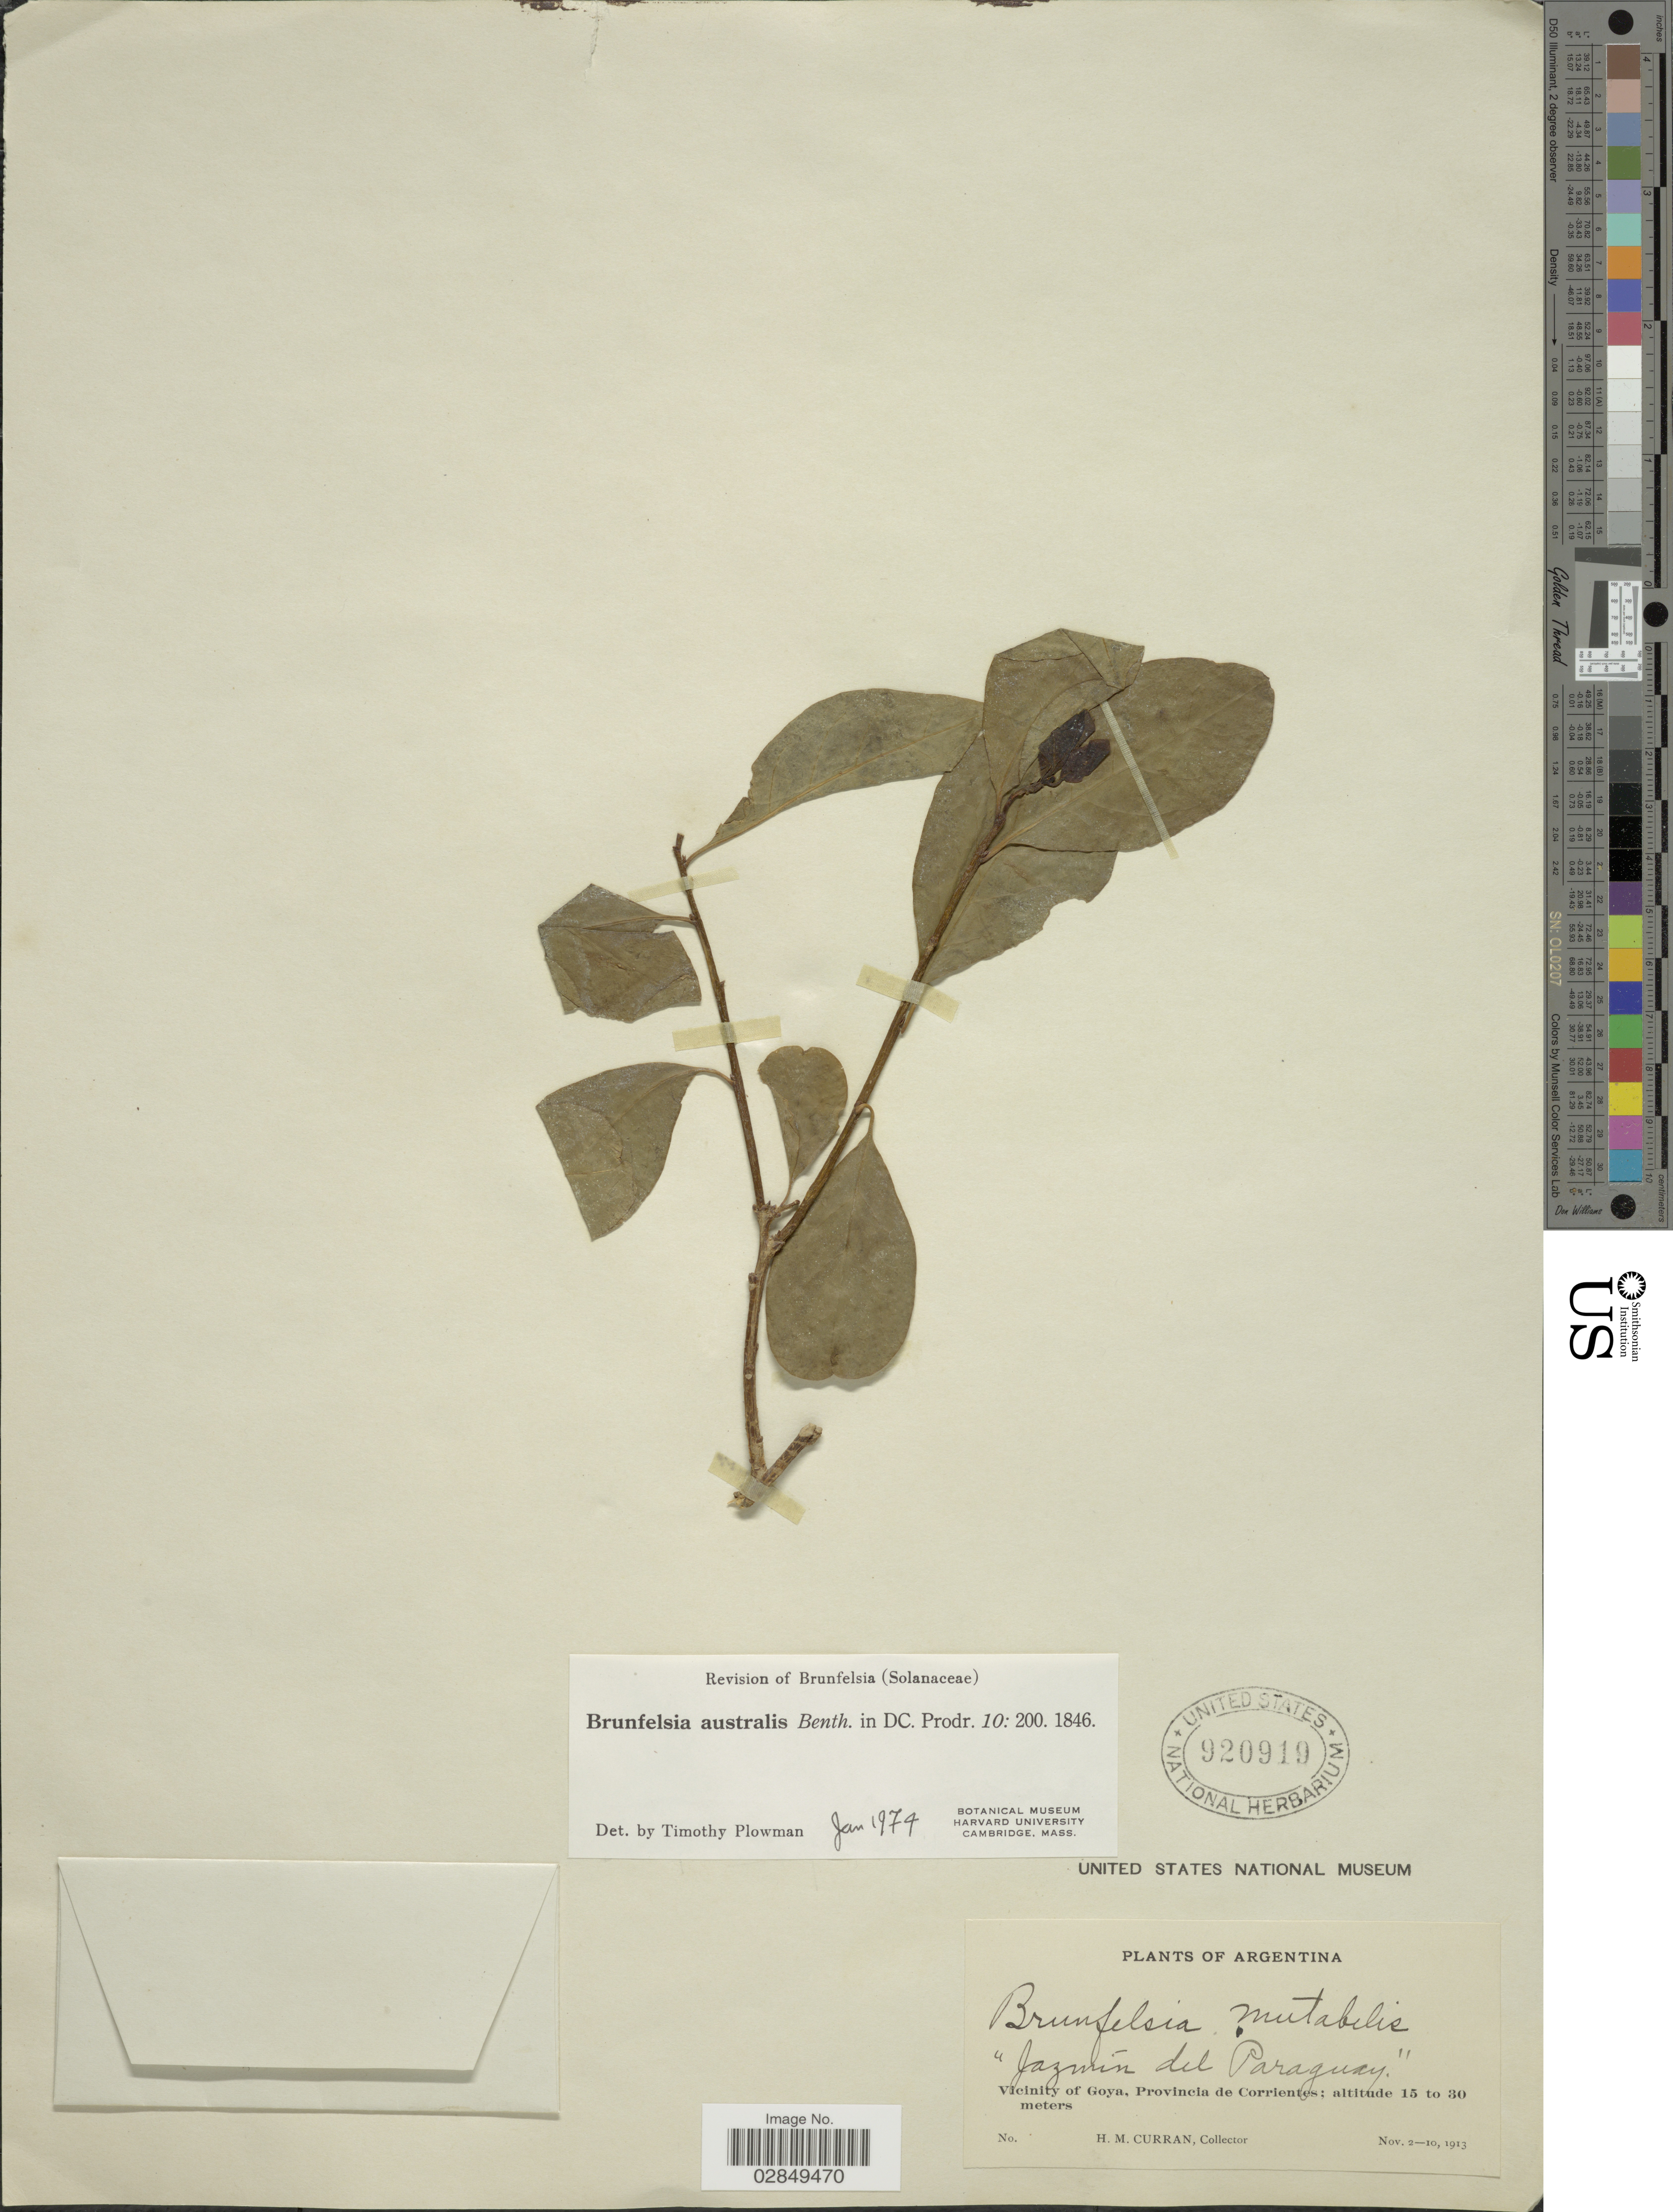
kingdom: Plantae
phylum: Tracheophyta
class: Magnoliopsida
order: Solanales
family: Solanaceae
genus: Brunfelsia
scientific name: Brunfelsia australis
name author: Benth.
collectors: H. M. Curran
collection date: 1913-11-02/1913-11-10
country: Argentina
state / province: Corrientes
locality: Vicinity of Goya.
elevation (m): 15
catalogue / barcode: US 920919